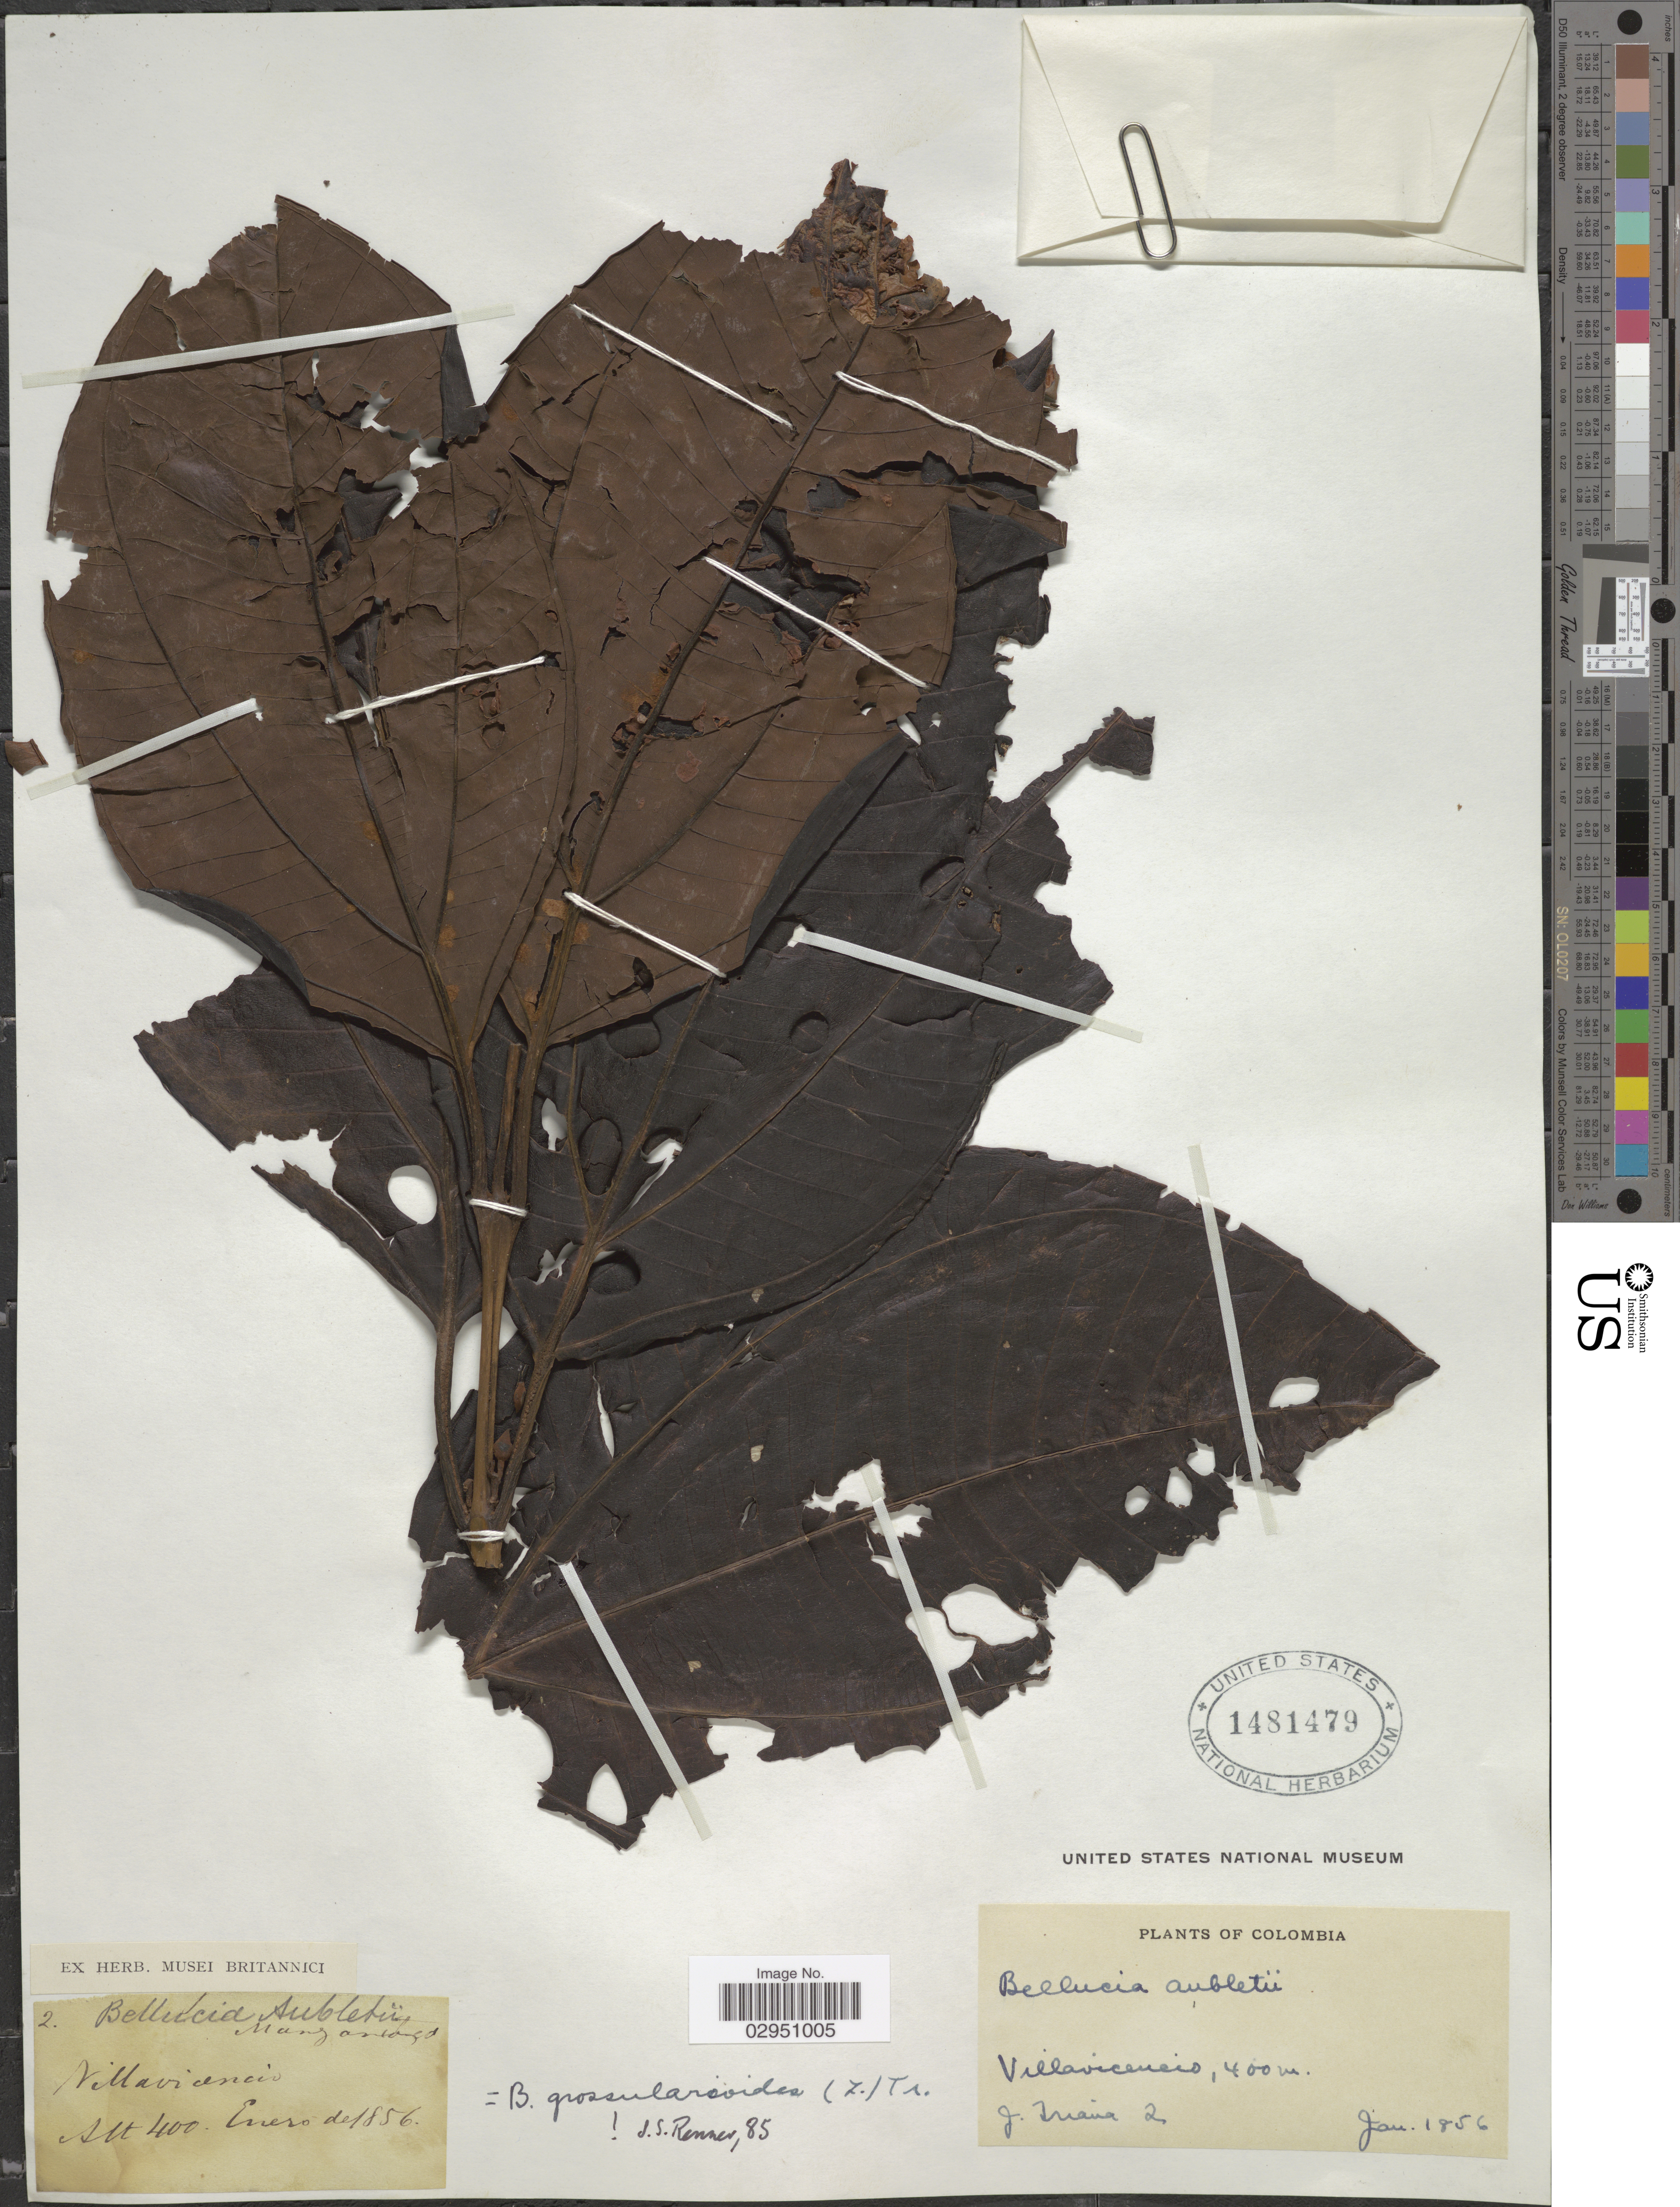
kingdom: Plantae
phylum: Tracheophyta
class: Magnoliopsida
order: Myrtales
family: Melastomataceae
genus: Bellucia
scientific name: Bellucia grossularioides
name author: (L.) Triana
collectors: J. Triana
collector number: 2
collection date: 1856-01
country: Colombia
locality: Villavicencio.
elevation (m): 400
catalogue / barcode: US 1481479